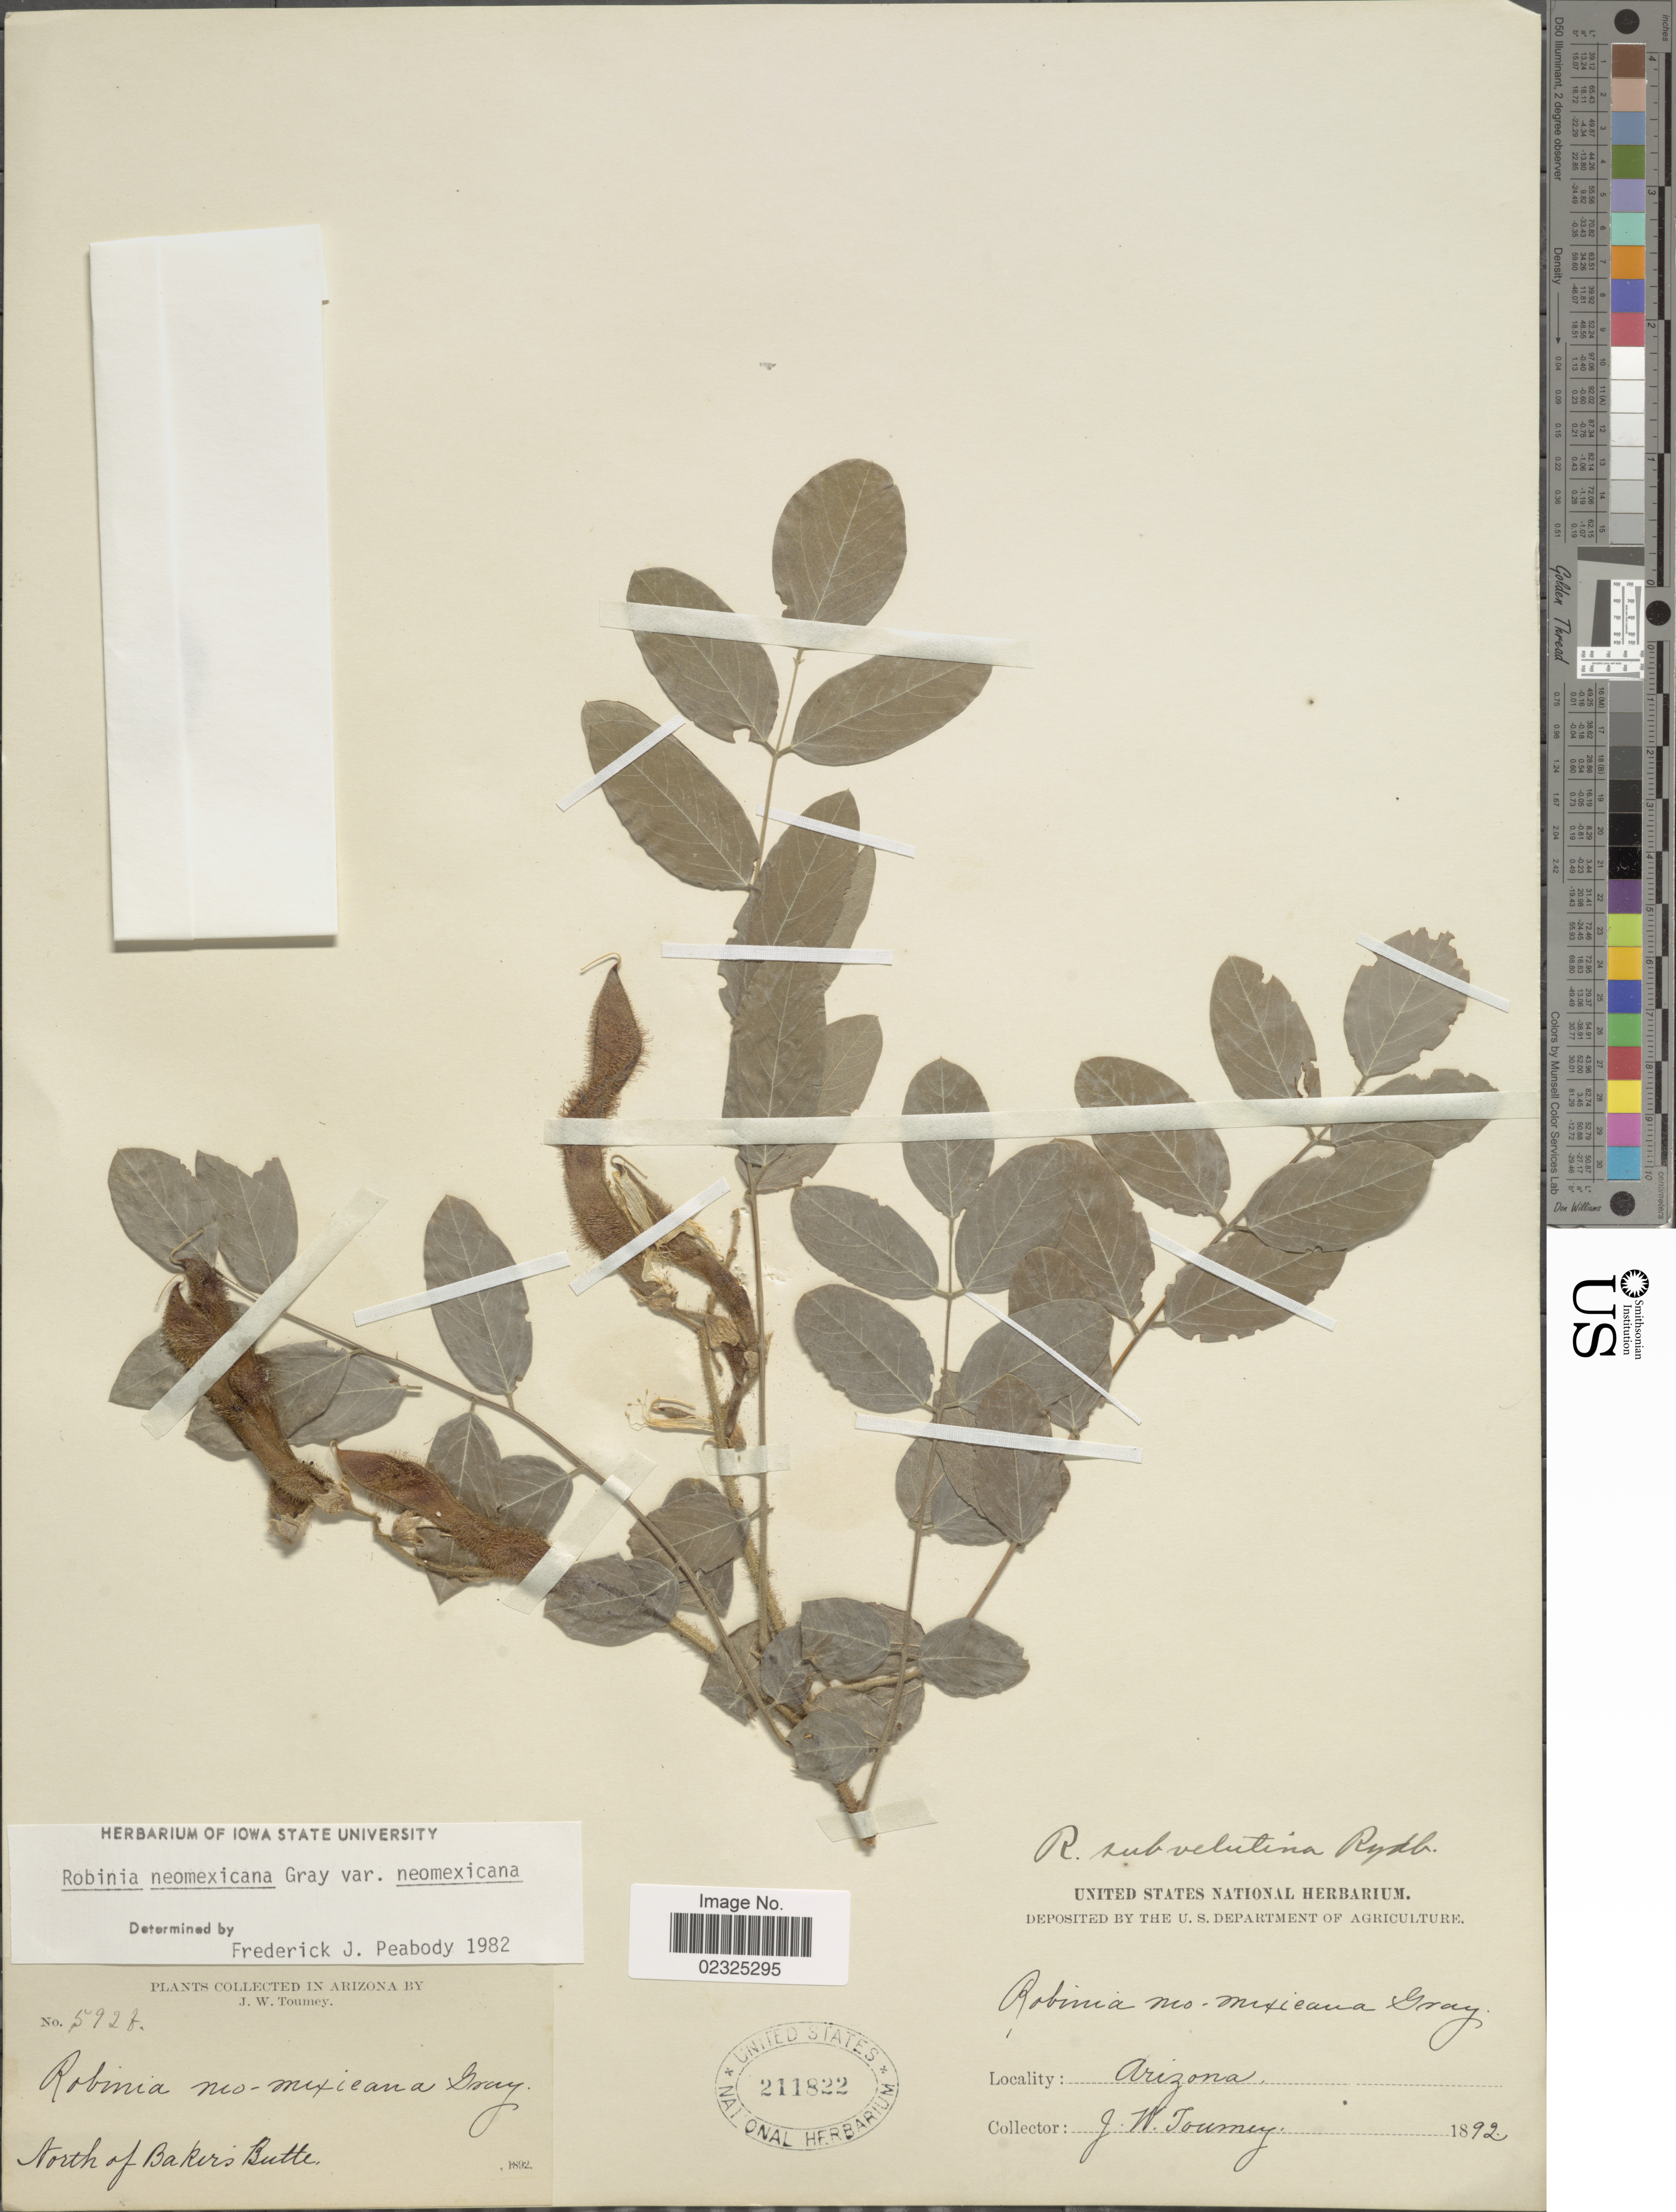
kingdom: Plantae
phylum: Tracheophyta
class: Magnoliopsida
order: Fabales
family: Fabaceae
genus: Robinia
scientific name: Robinia neomexicana var. neomexicana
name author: A. Gray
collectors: J. W. Toumey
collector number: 5926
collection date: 1892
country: United States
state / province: Arizona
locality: North of Bakers Butte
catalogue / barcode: US 211822